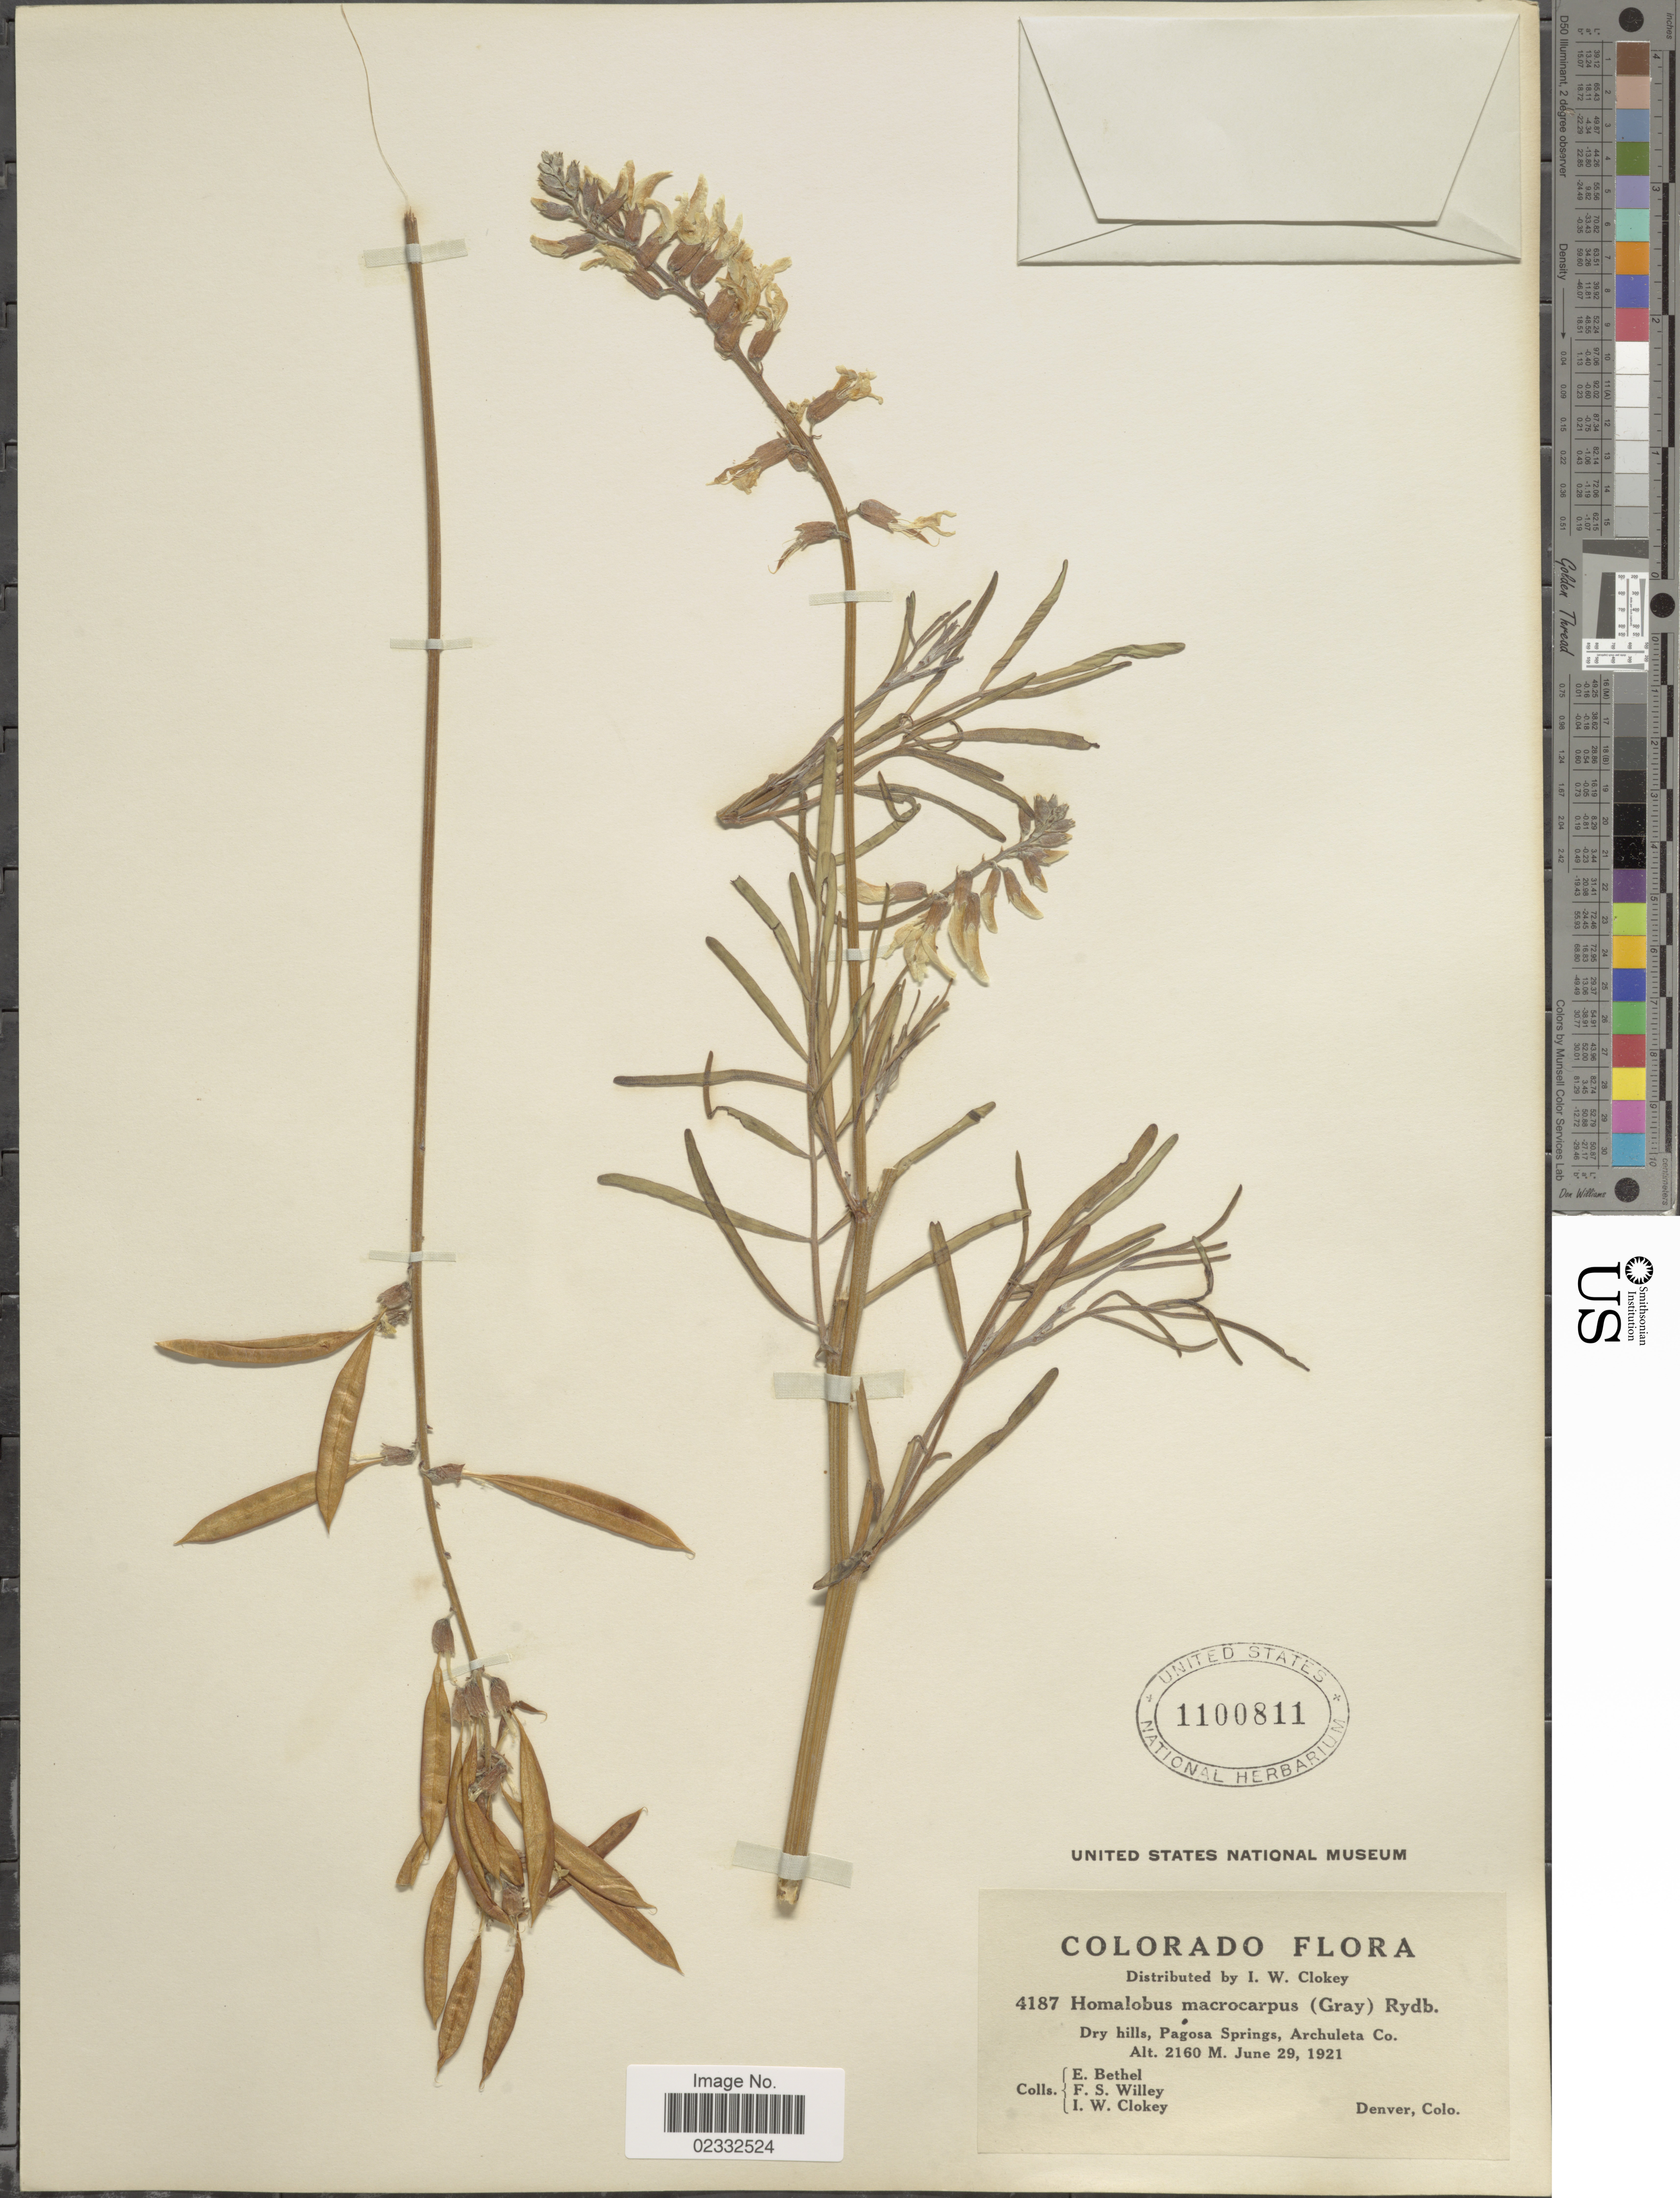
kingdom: Plantae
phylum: Tracheophyta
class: Magnoliopsida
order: Fabales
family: Fabaceae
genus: Astragalus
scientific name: Astragalus lonchocarpus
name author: Torr.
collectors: E. Bethel, F. Willey & I. W. Clokey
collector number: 4187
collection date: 1921-06-29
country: United States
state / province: Colorado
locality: Pagosa Springs, Archuleta Co. Denver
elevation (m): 2160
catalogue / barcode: US 1100811